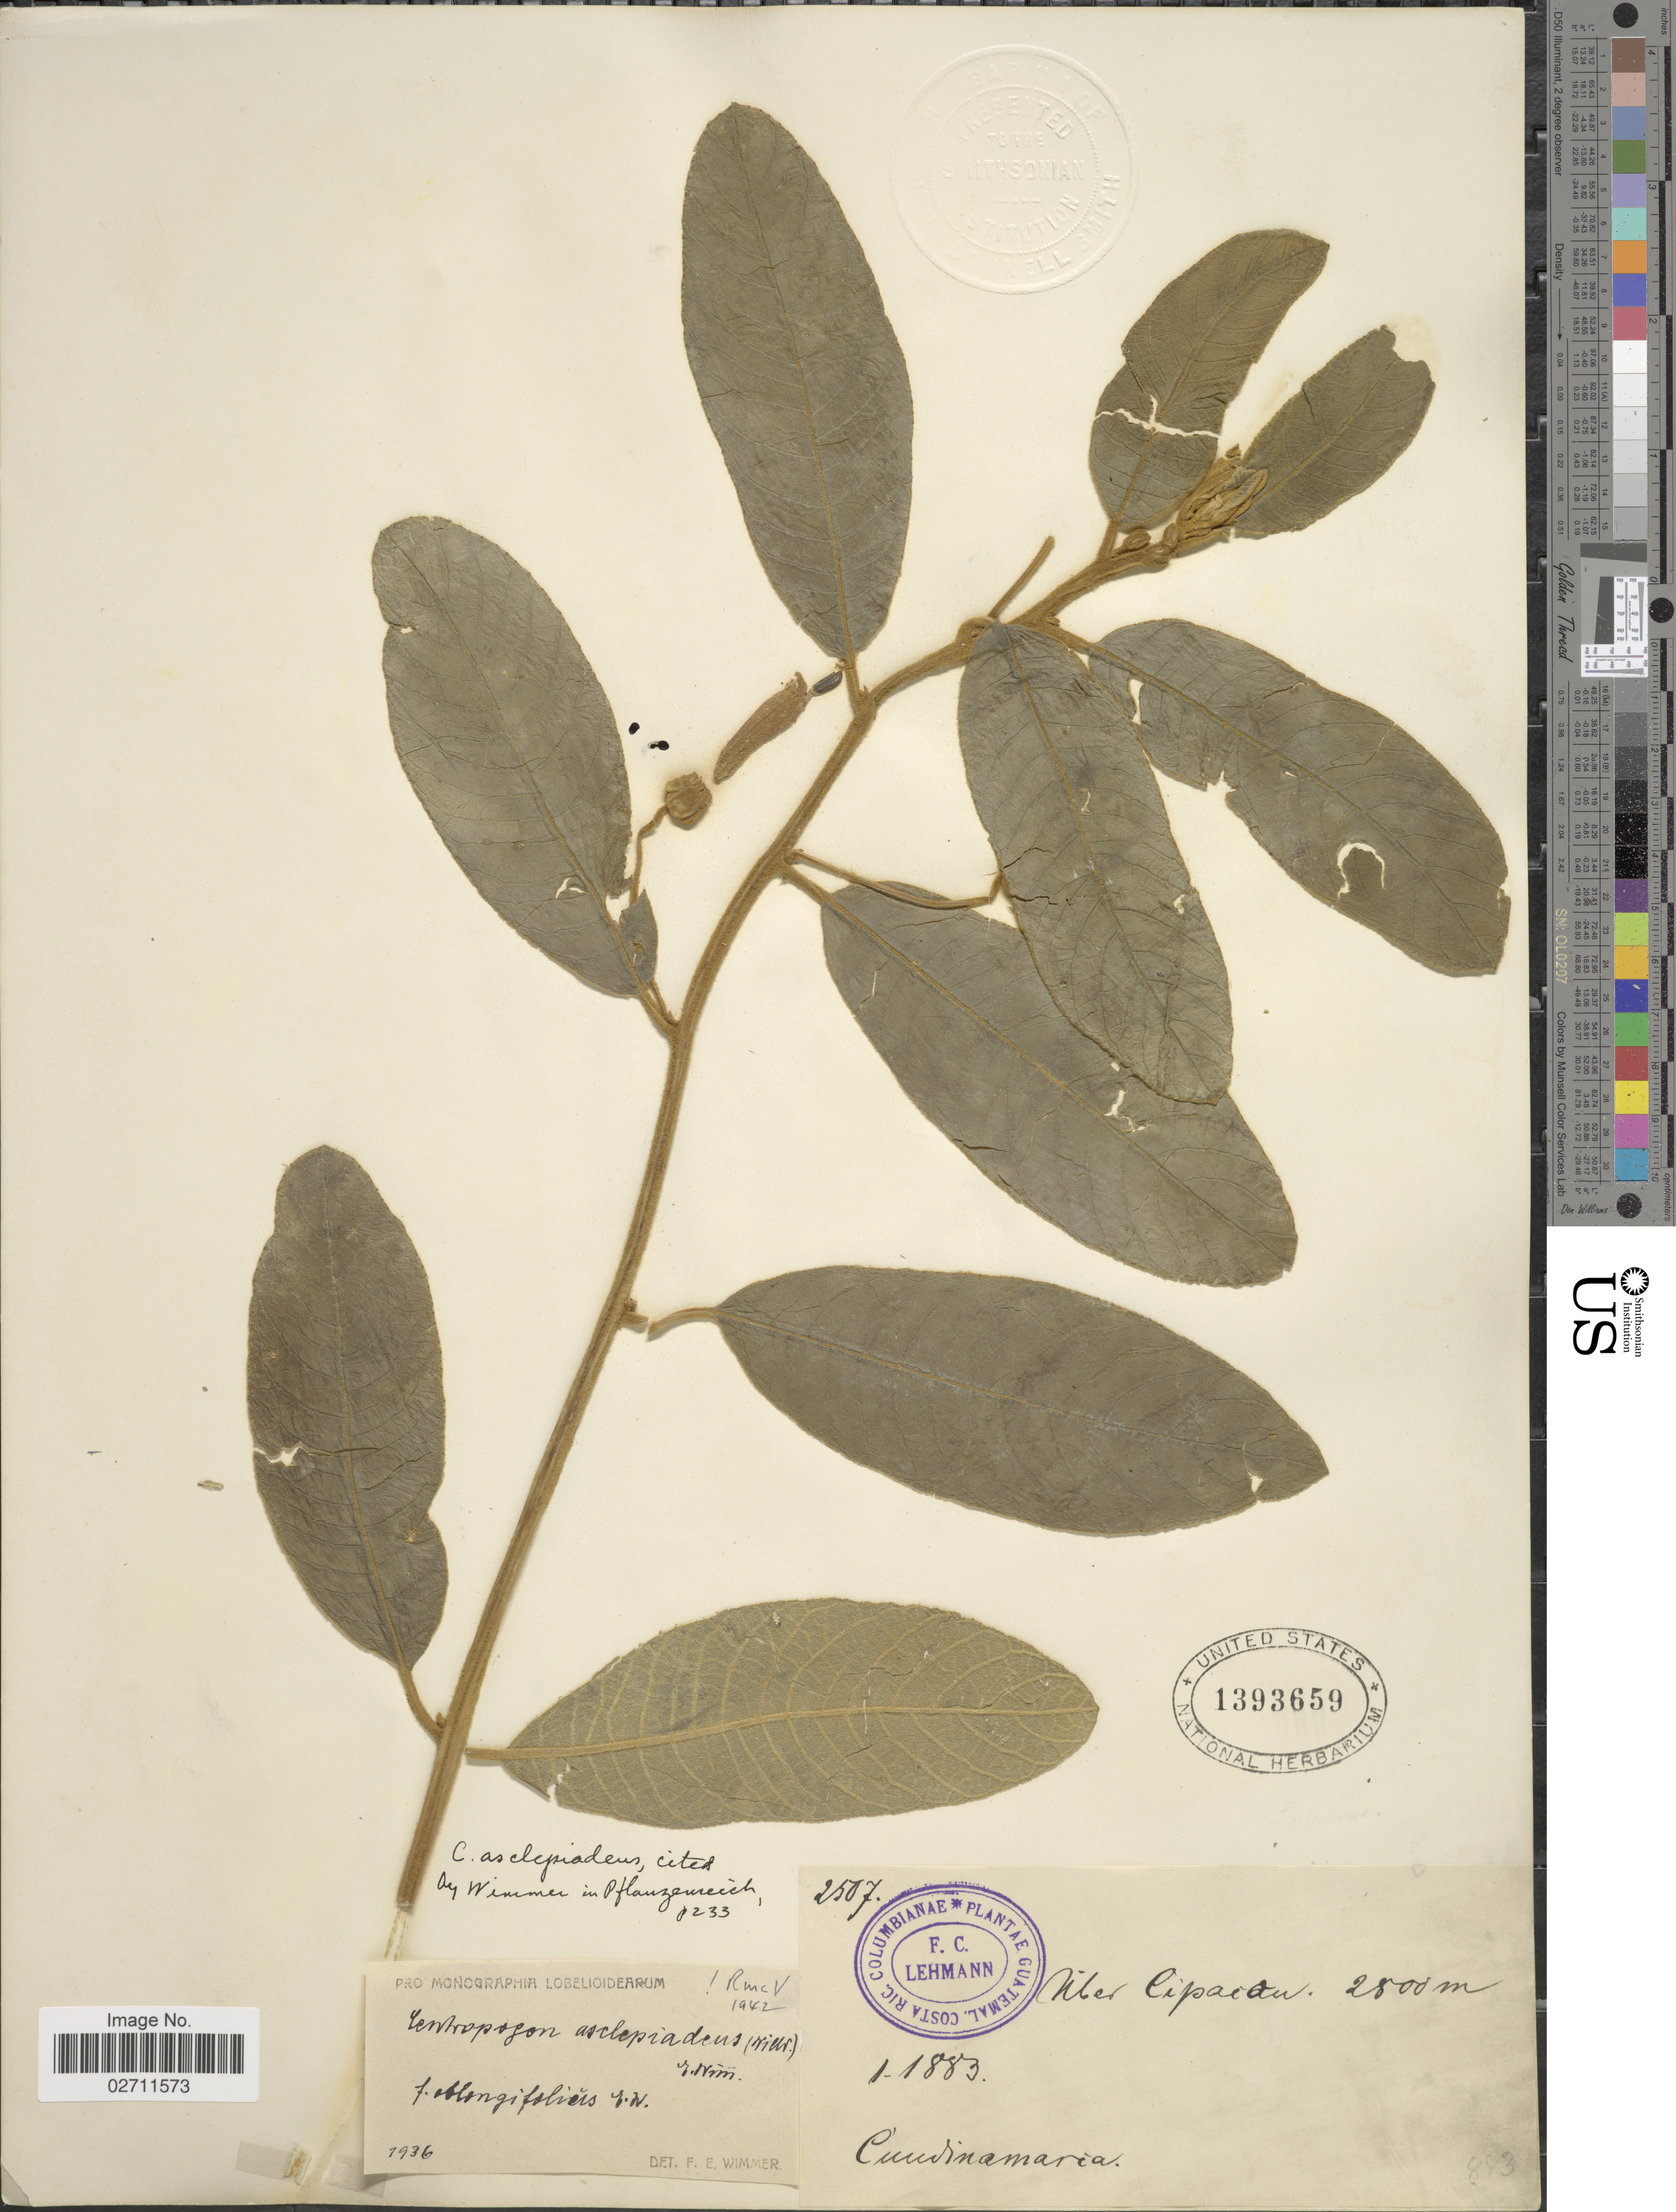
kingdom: Plantae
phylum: Tracheophyta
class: Magnoliopsida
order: Asterales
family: Campanulaceae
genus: Centropogon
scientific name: Centropogon asclepiadeus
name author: (Willd. ex Schult.) E. Wimm.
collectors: F. C. Lehmann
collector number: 2507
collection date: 1883-01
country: Colombia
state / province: Cundinamarca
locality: Uber Cipacan [interpreted]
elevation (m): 2800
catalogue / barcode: US 1393659